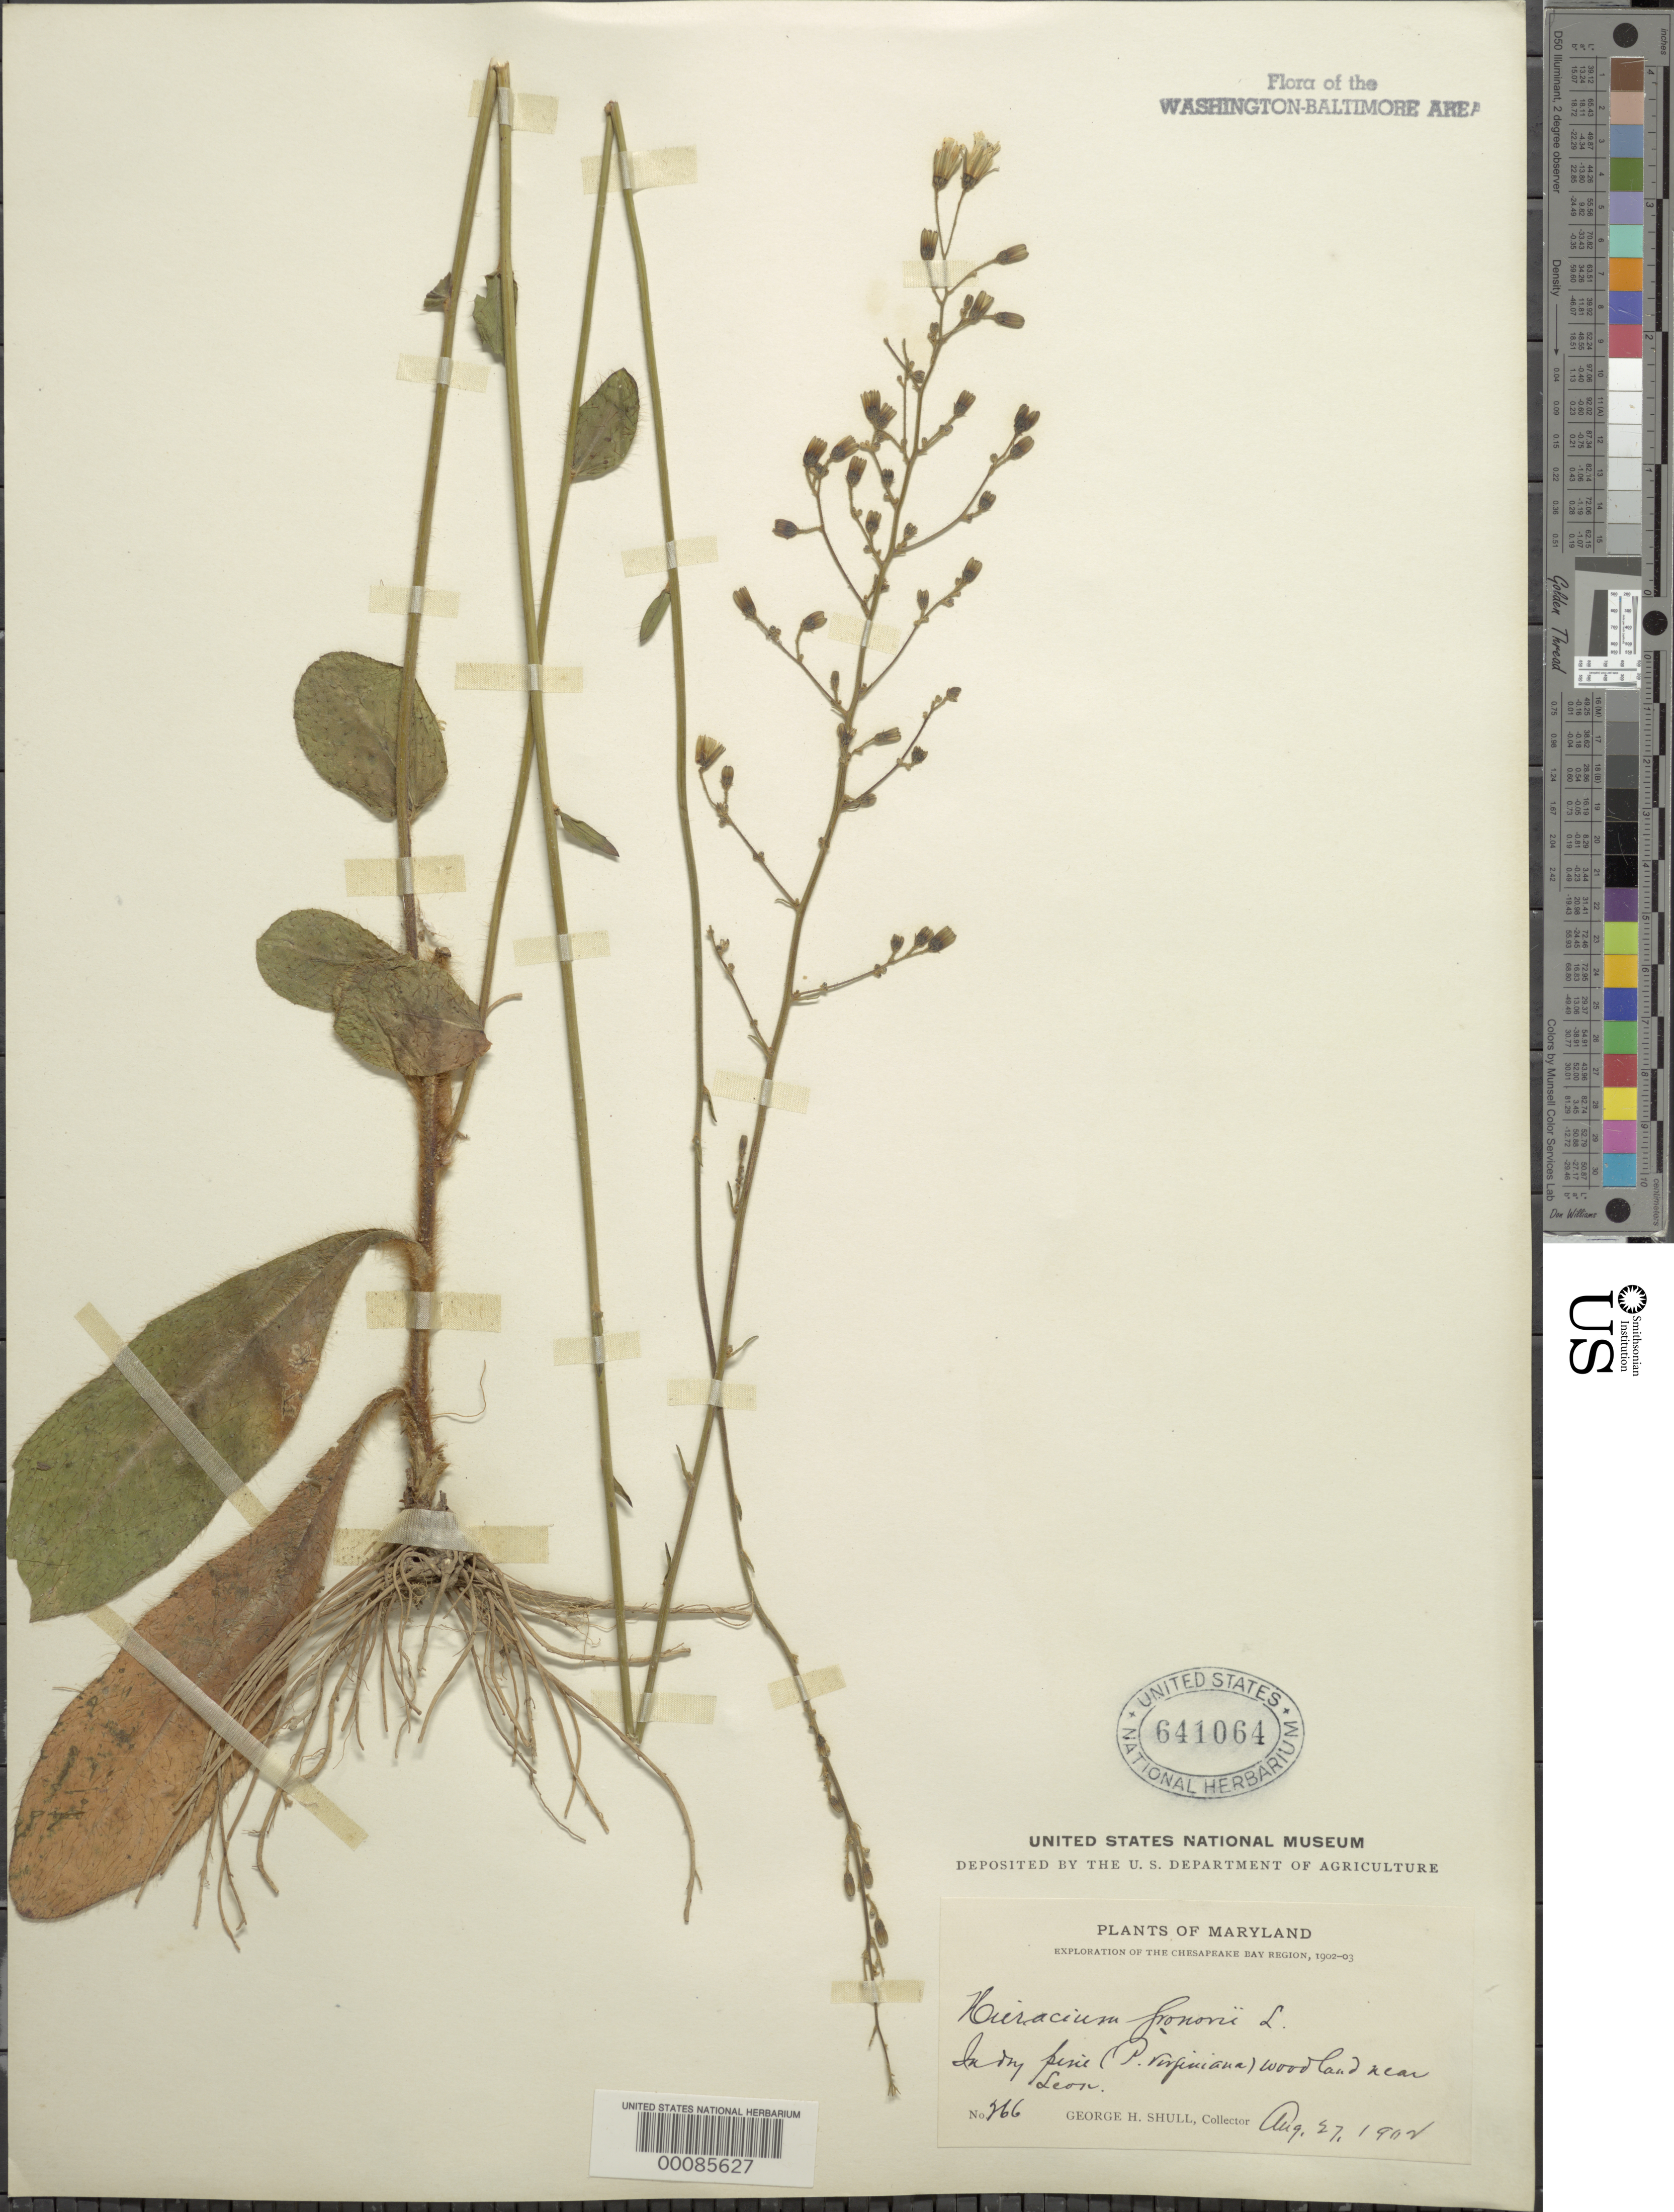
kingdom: Plantae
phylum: Tracheophyta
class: Magnoliopsida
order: Asterales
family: Asteraceae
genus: Hieracium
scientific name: Hieracium gronovii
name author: L.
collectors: G. H. Shull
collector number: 266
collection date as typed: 27 Aug 1902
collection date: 1902-08-27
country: United States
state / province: Maryland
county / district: Anne Arundel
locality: Near Leon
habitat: Dry pine woodland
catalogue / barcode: US 641064